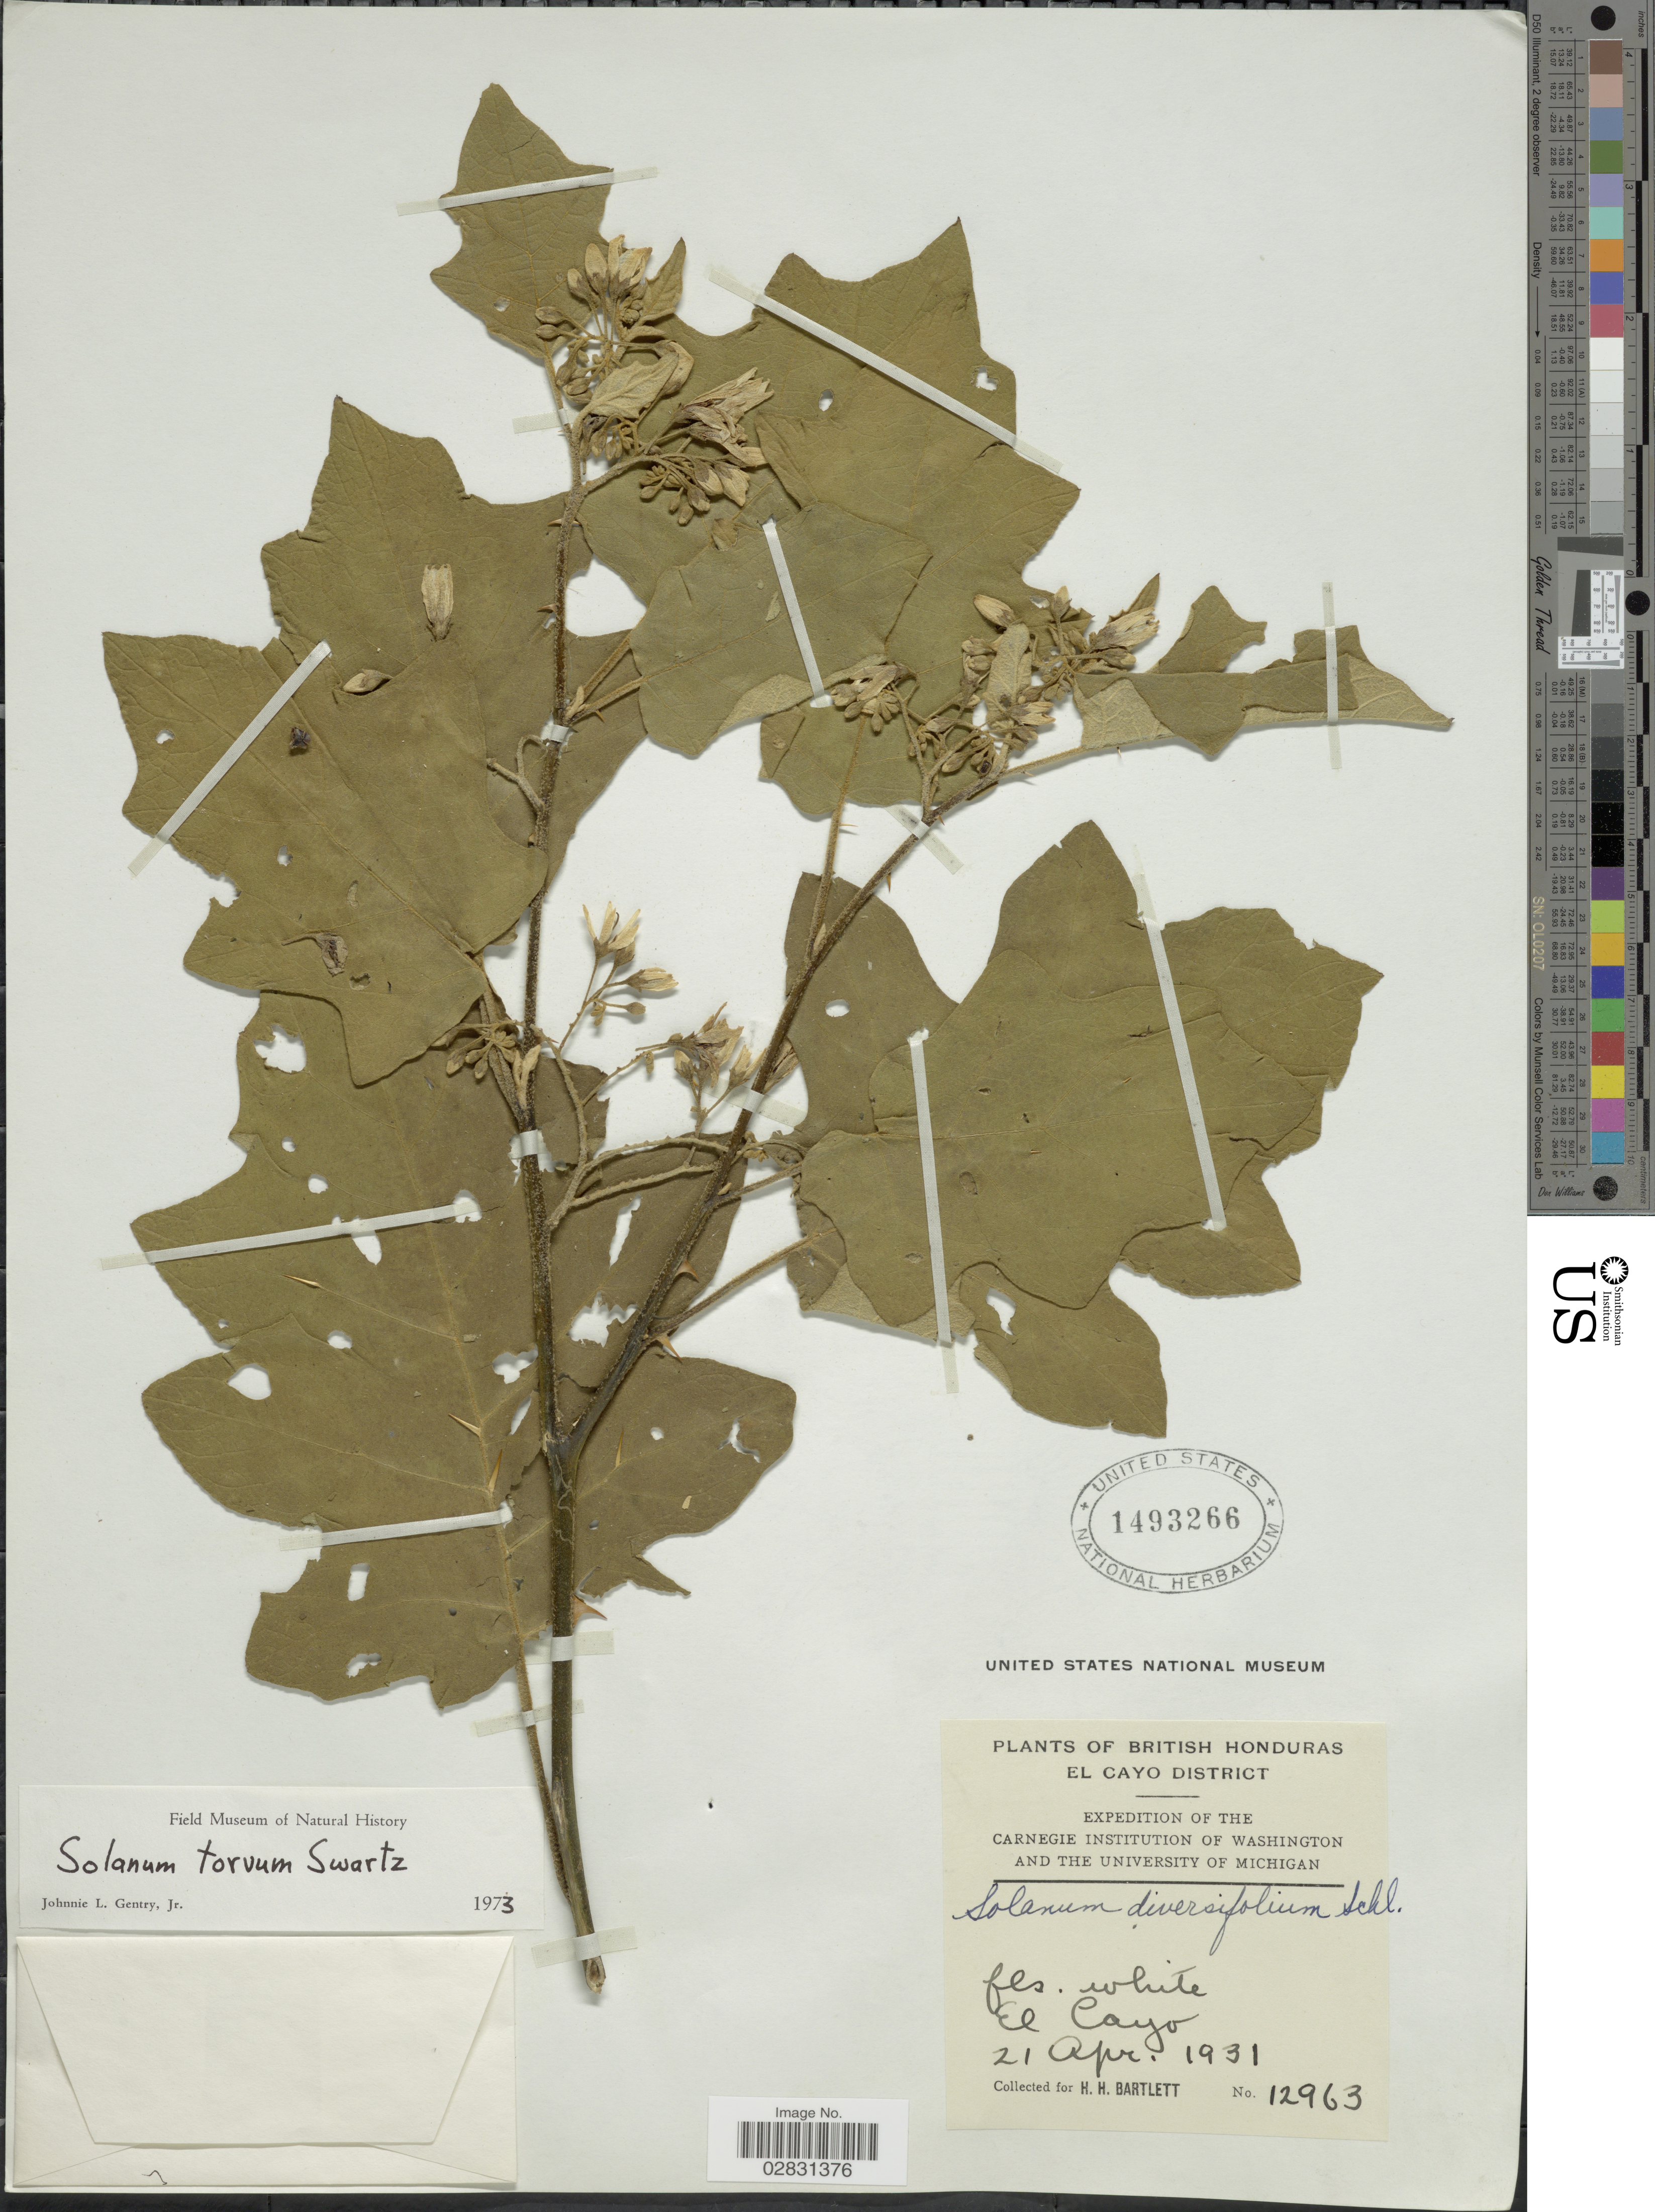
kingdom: Plantae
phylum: Tracheophyta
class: Magnoliopsida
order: Solanales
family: Solanaceae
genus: Solanum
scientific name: Solanum torvum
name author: Sw.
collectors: H. H. Bartlett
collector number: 12963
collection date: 1931-04-21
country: Belize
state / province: Cayo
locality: Biritish Honduras, El Cayo District.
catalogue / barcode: US 1493266